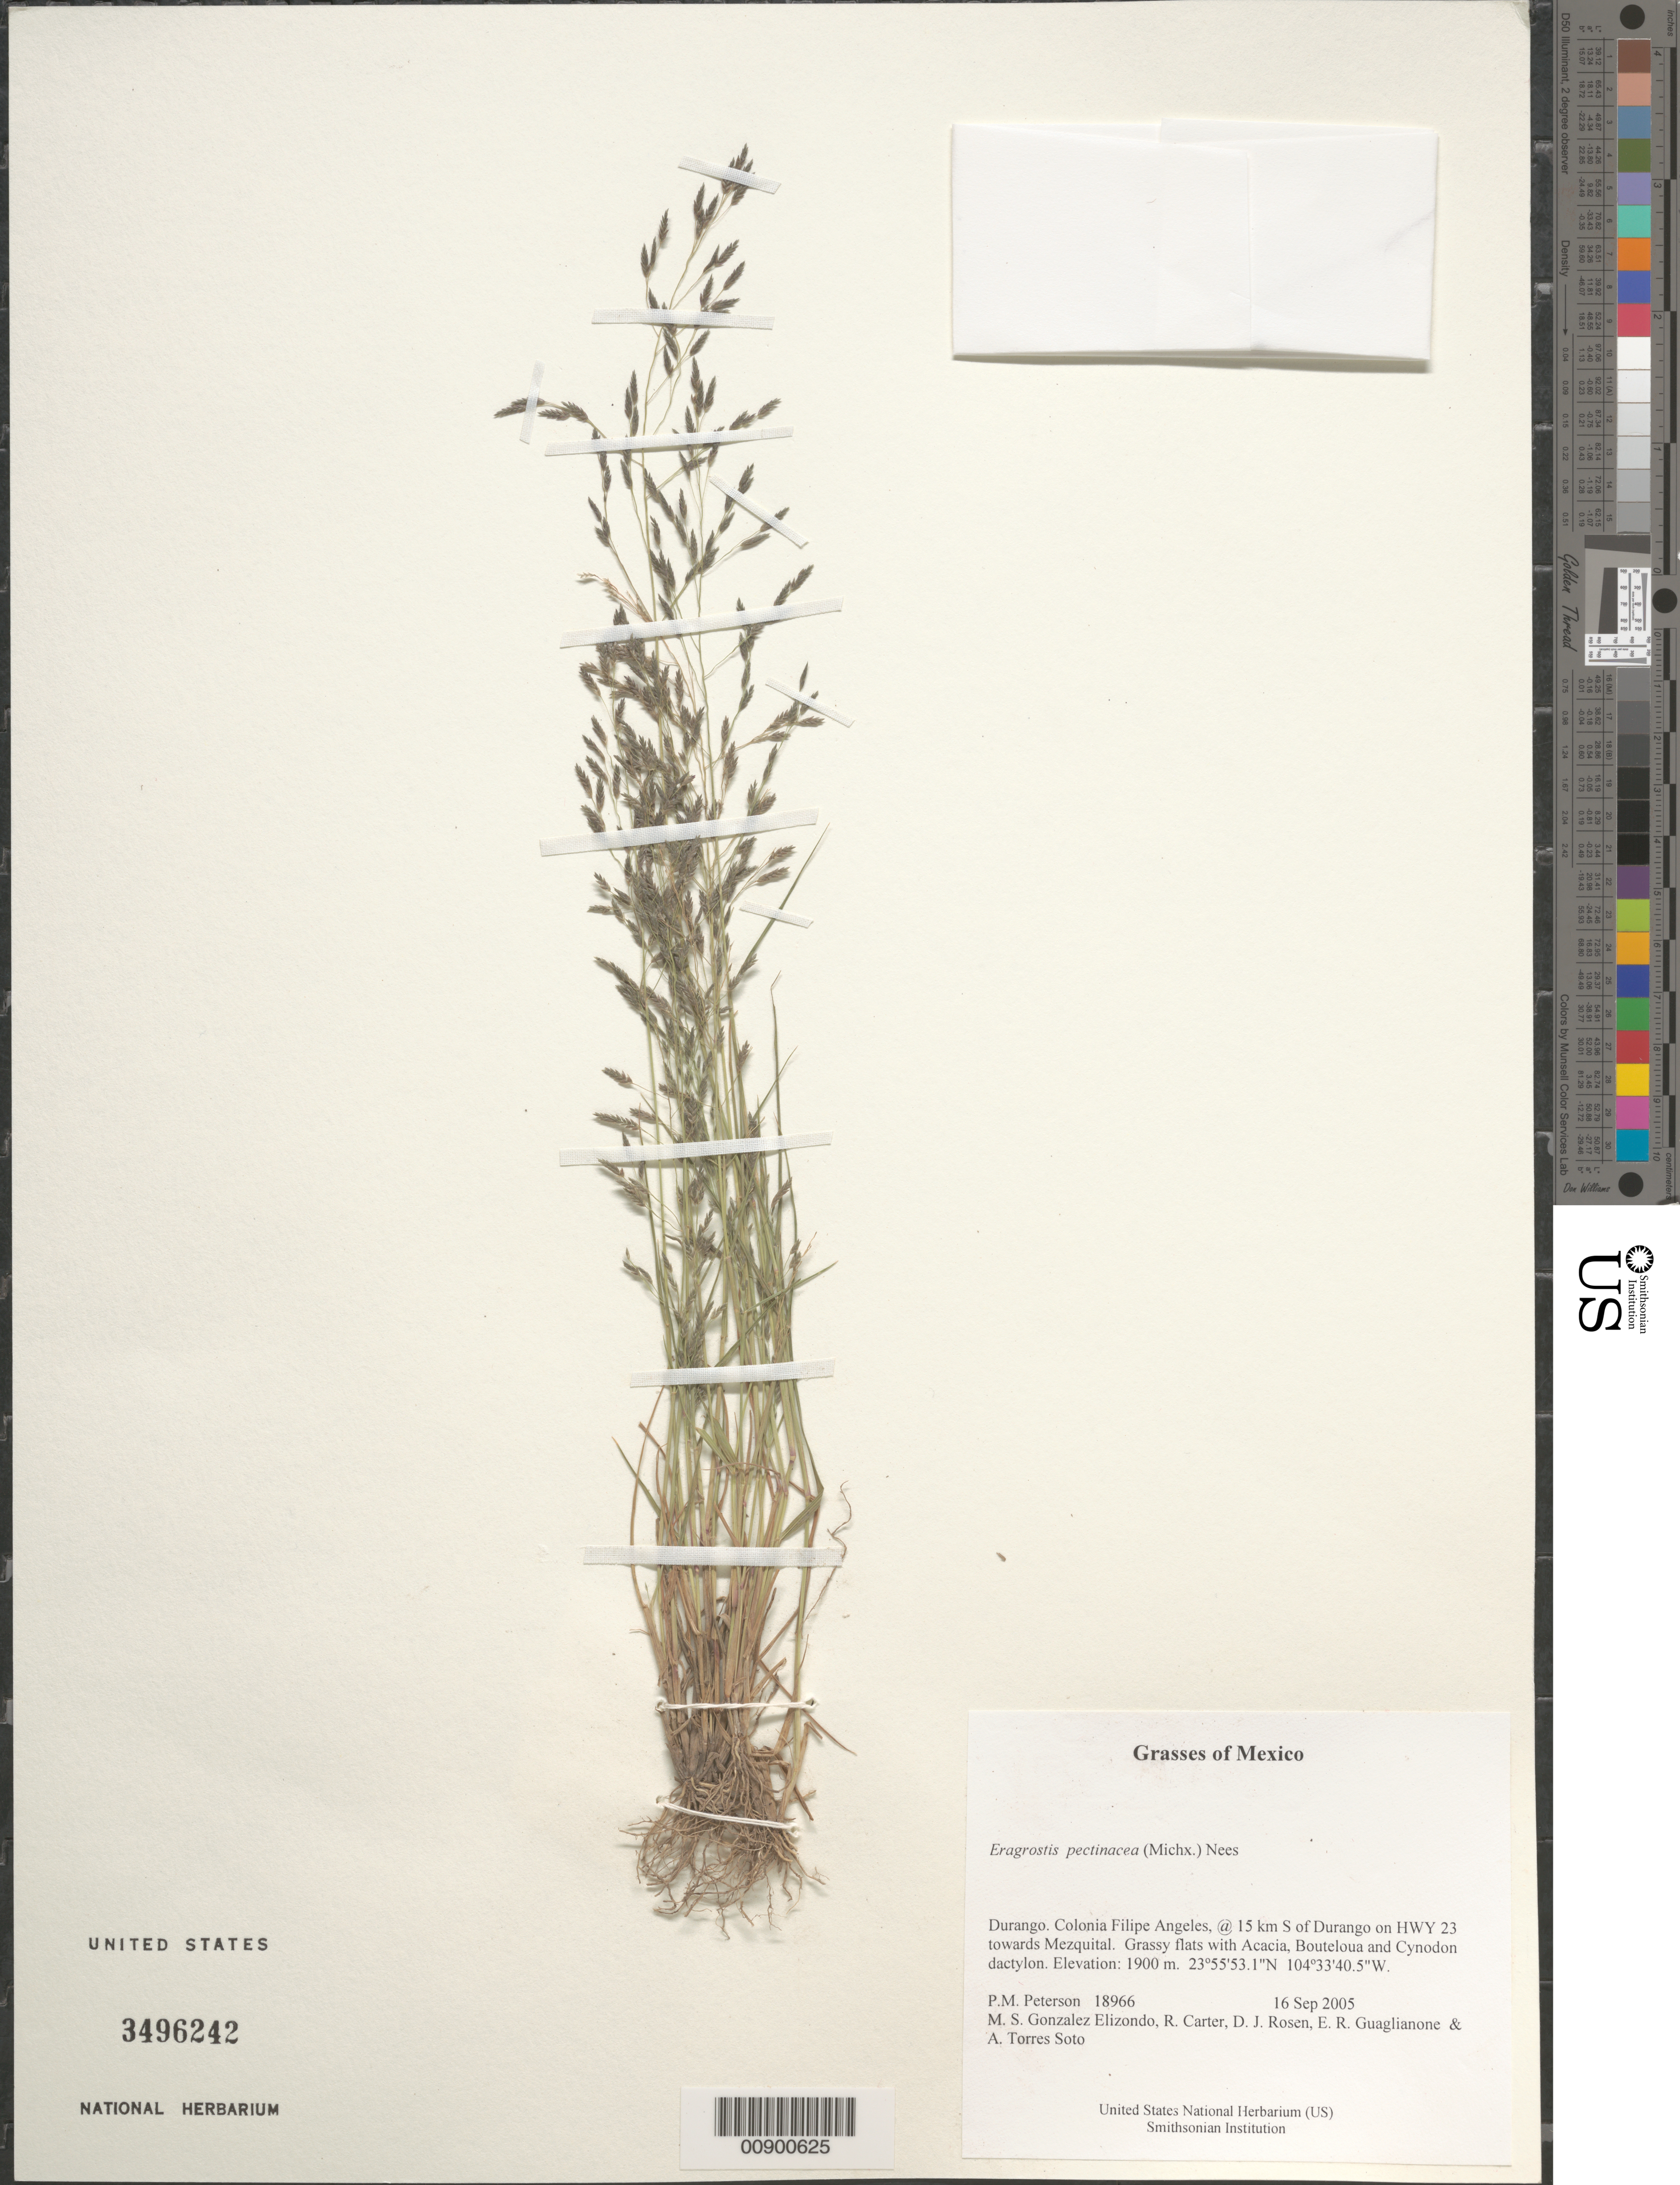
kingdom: Plantae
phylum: Tracheophyta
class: Liliopsida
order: Poales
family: Poaceae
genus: Eragrostis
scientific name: Eragrostis pectinacea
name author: (Michx.) Nees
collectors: P. M. Peterson, M. S. González-Elizondo, R. Carter, D. J. Rosen, E. R. Guaglianone & A. Torres Soto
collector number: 18966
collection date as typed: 16 Sep 2005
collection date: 2005-09-16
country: Mexico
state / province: Durango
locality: Colonia Filipe Angeles, @ 15 km S of Durango on HWY 23 towards Mezquital. Grassy flats with Acacia, Bouteloua and Cynodon dactylon.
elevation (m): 1900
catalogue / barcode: US 3496242